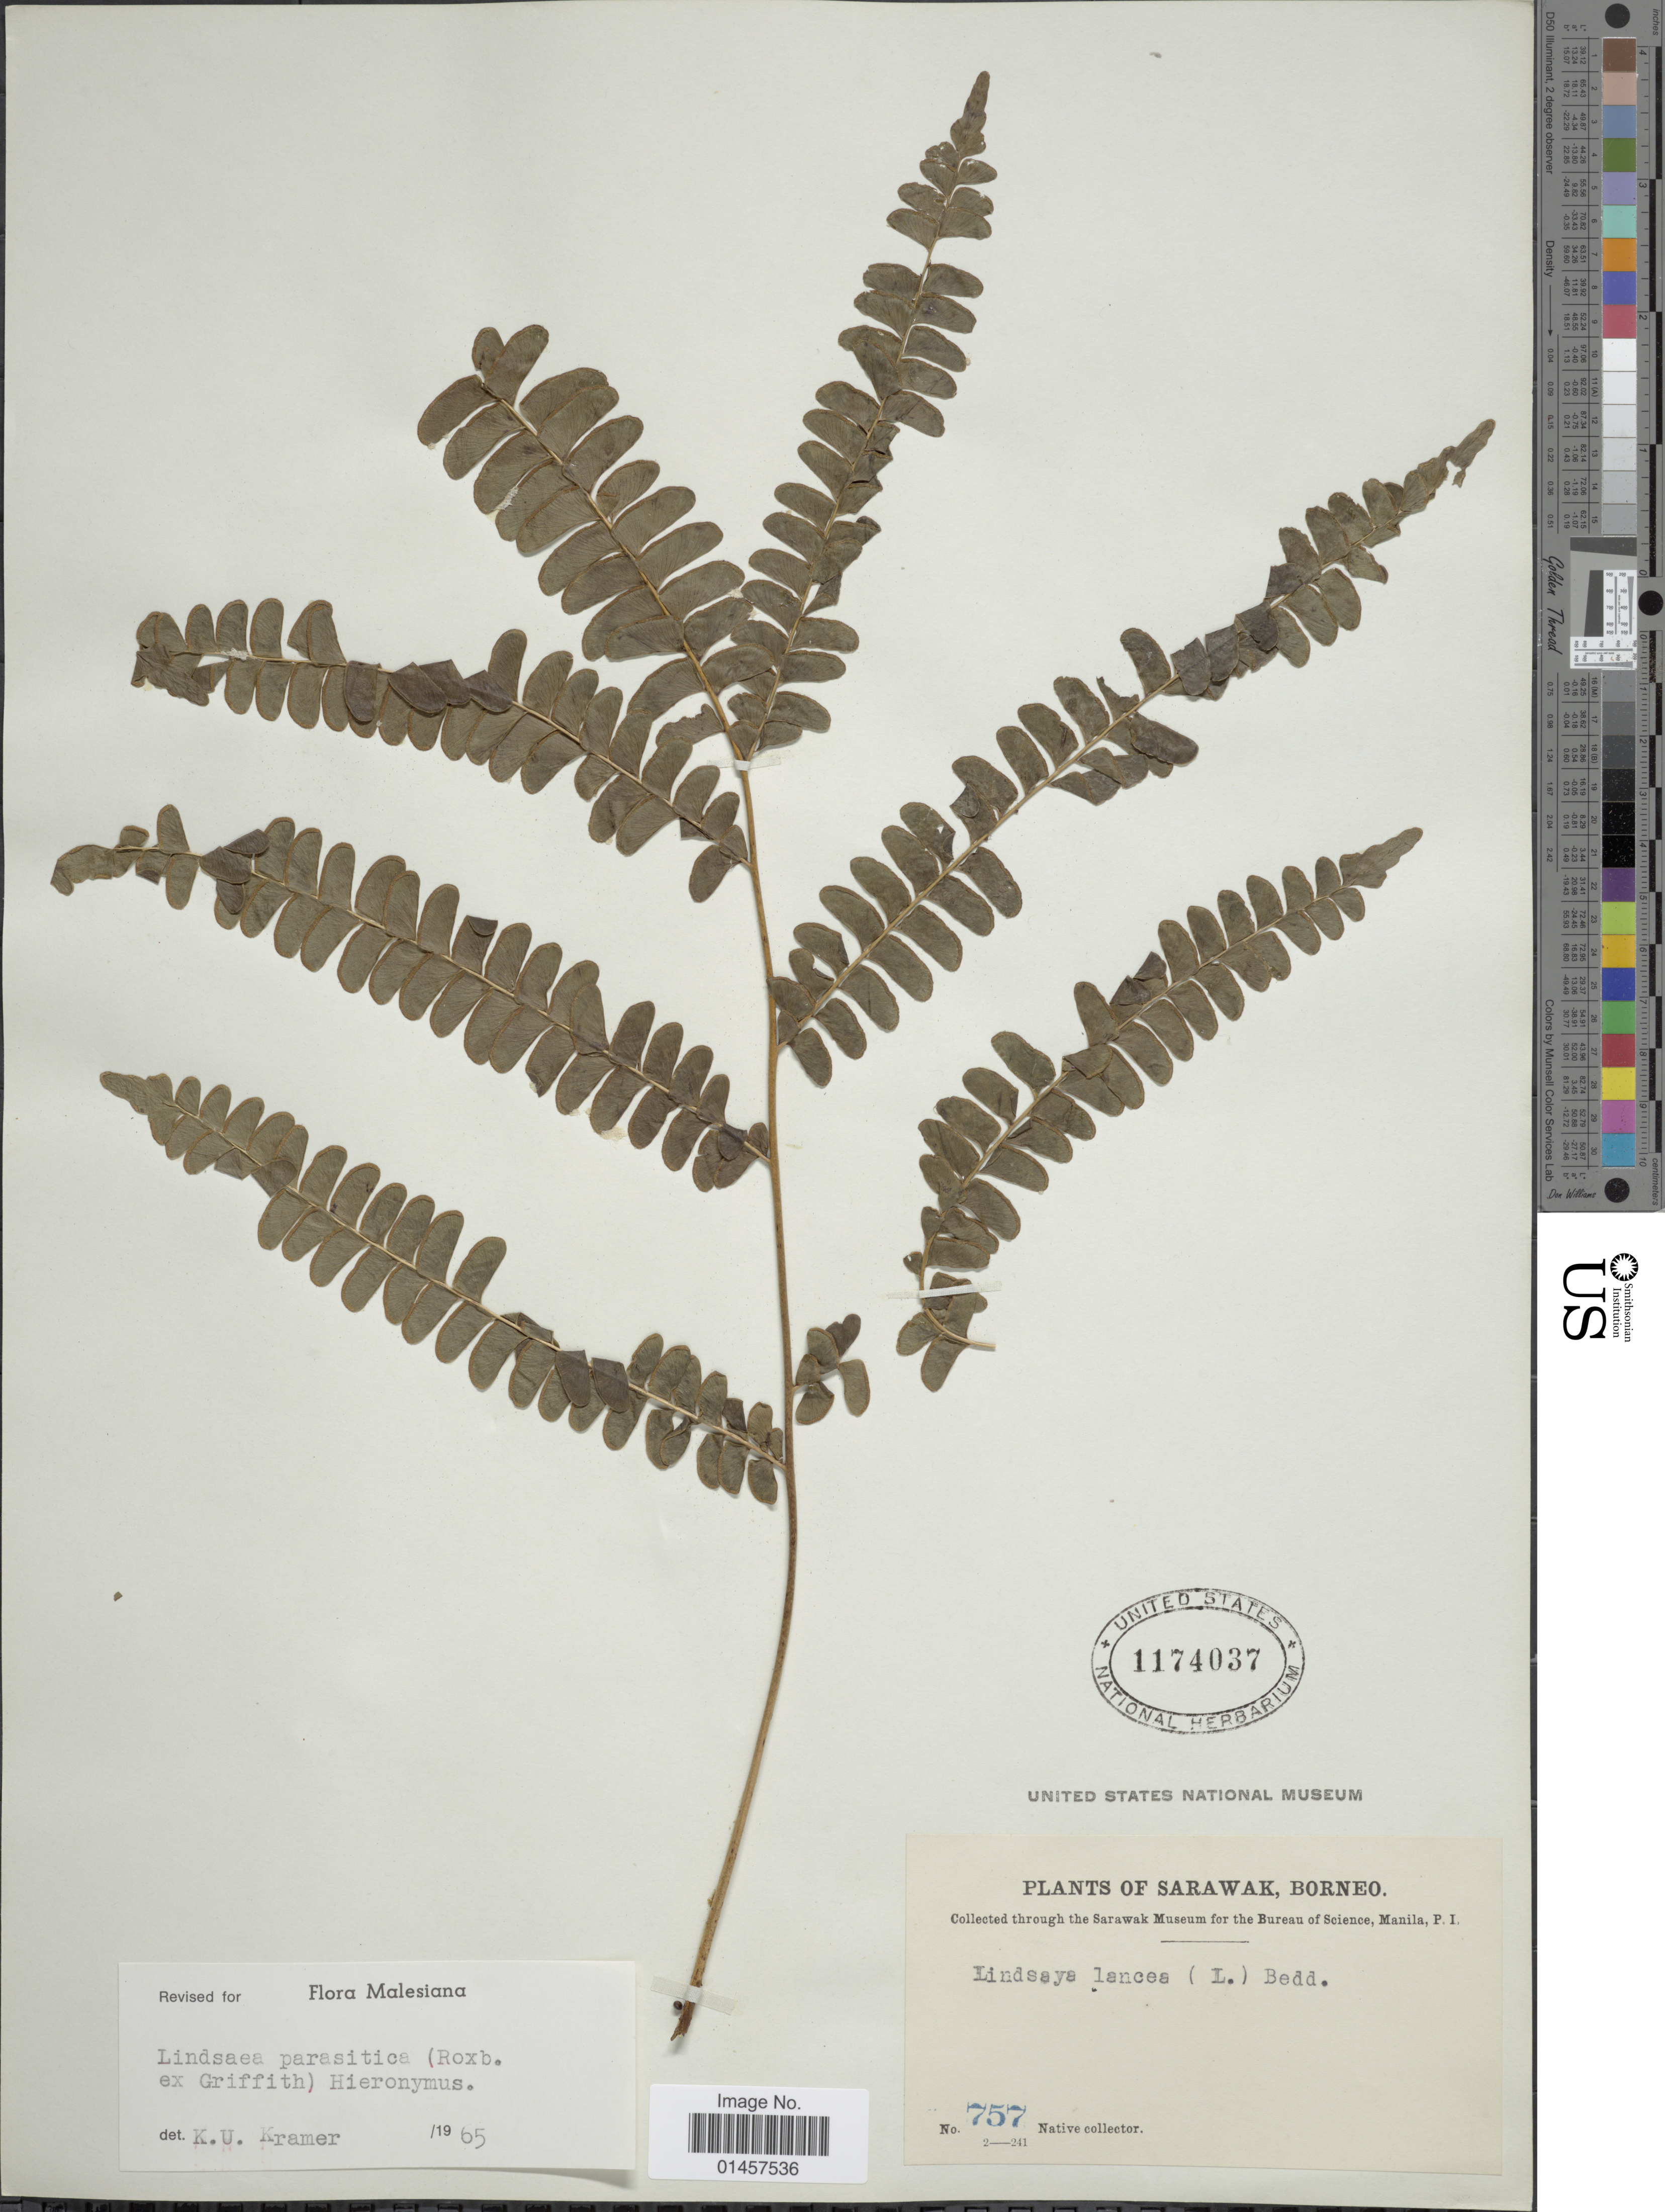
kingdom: Plantae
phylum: Tracheophyta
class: Polypodiopsida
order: Polypodiales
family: Lindsaeaceae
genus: Nesolindsaea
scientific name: Nesolindsaea caudata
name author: (Hook.) Lehtonen & Christenh.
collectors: Native collector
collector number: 757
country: Malaysia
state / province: Sarawak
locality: Sarawak, Borneo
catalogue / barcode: US 1174037